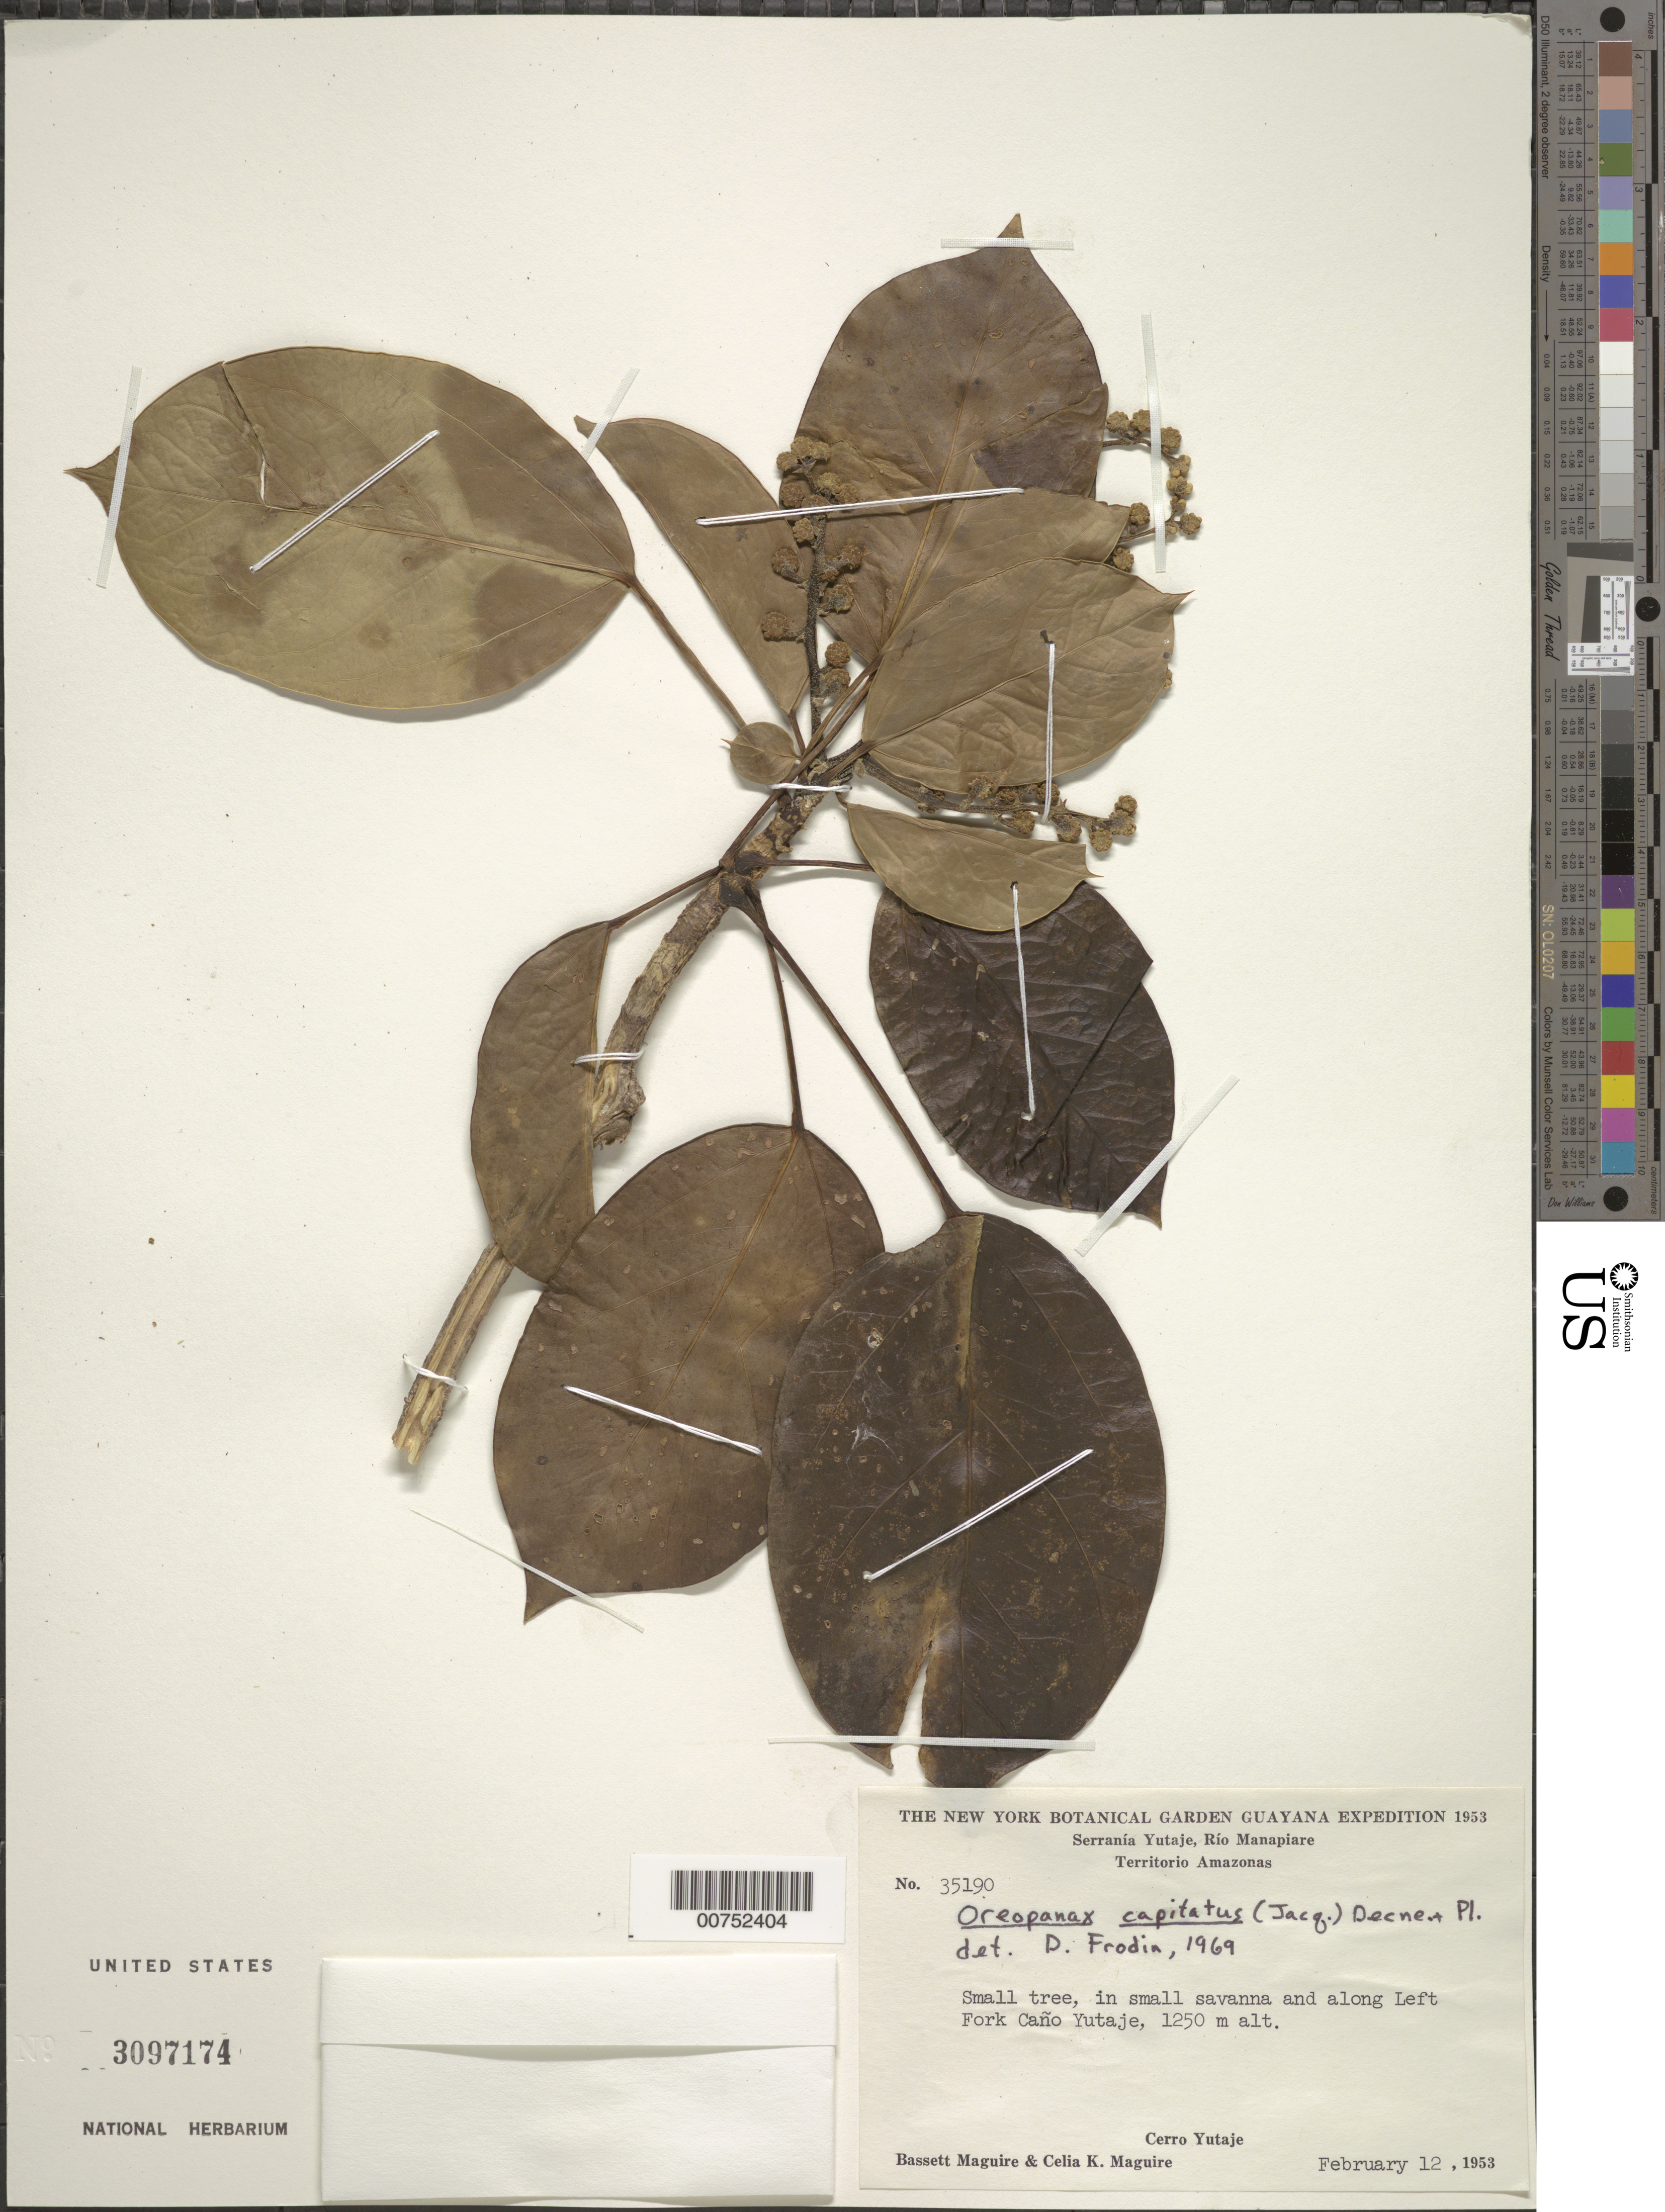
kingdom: Plantae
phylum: Tracheophyta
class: Magnoliopsida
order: Apiales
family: Araliaceae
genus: Oreopanax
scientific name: Oreopanax capitatus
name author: (Jacq.) Decne. & Planch.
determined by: Frodin, D. G.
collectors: B. Maguire & C. K. Maguire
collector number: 35190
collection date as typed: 12-Feb-53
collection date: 1953-02-12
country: Venezuela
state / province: Amazonas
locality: Serranía Yutajé, Río Manapiare, along left fork Caño Yutajé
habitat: Small savanna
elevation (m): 1250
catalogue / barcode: US 3097174